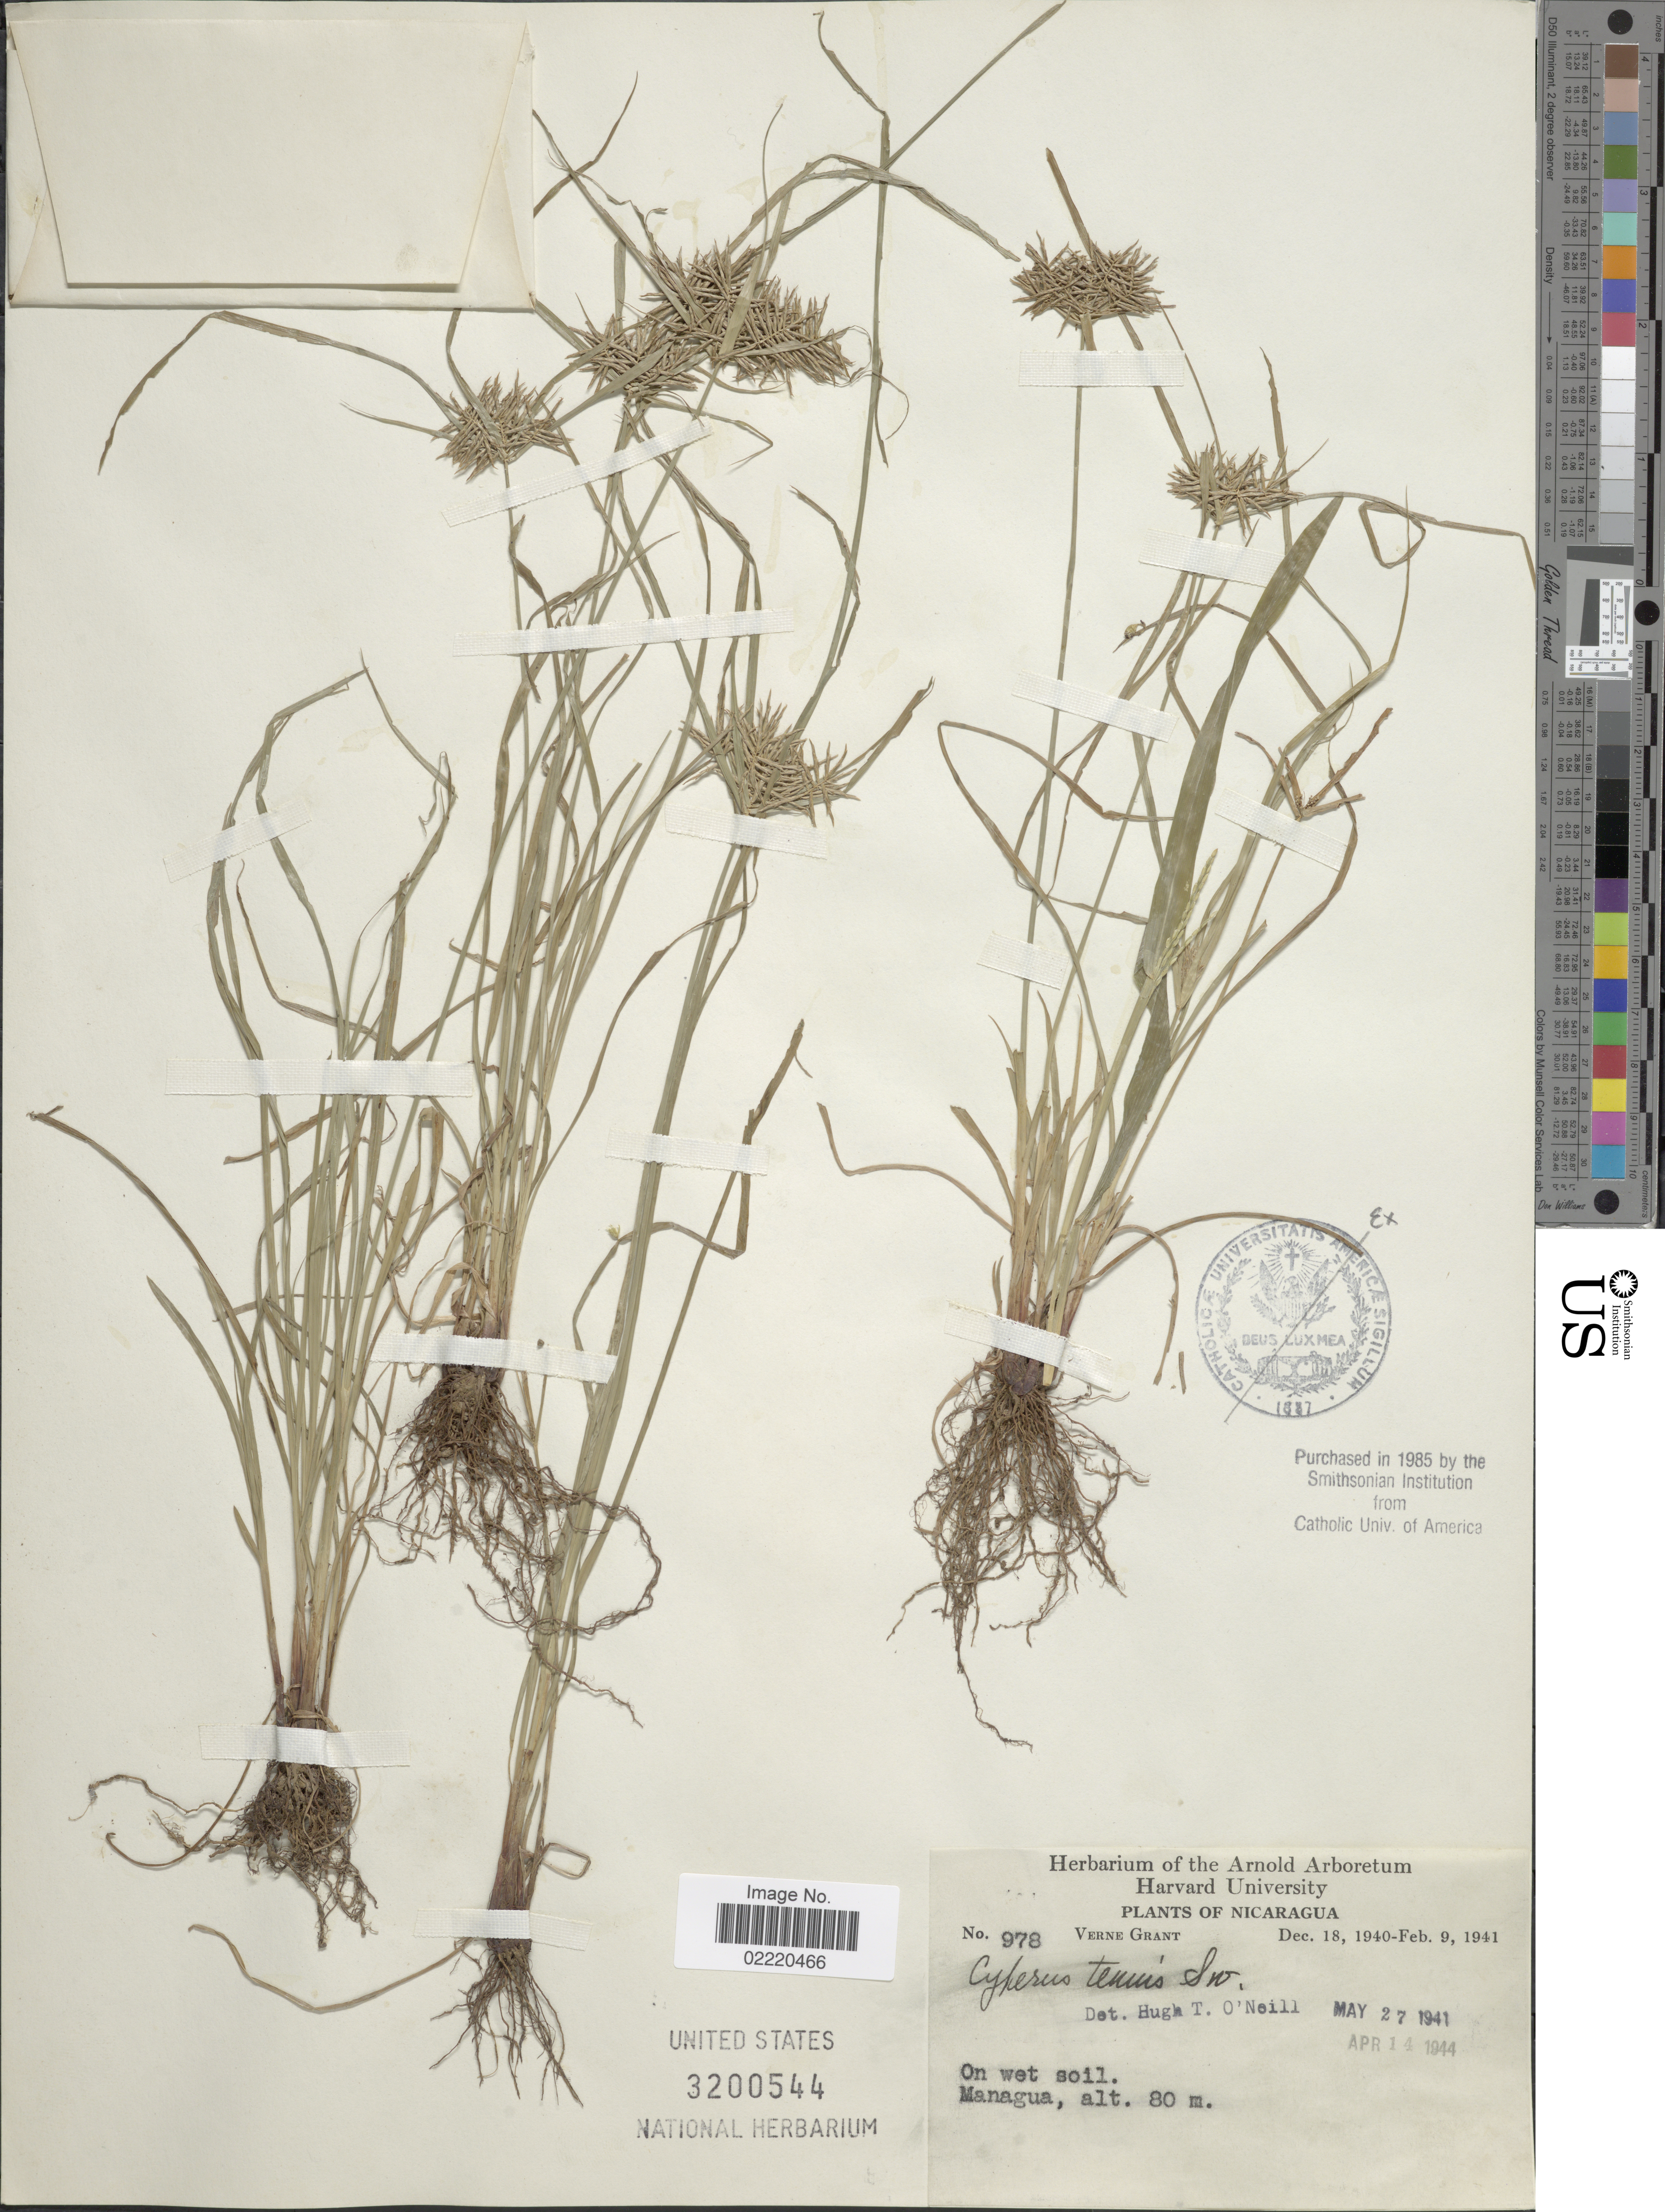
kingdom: Plantae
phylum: Tracheophyta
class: Liliopsida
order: Poales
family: Cyperaceae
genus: Cyperus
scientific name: Cyperus tenuis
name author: Sw.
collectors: V. Grant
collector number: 978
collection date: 1940-12-18/1941-02-09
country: Nicaragua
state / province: Managua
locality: On wet soil.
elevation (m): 80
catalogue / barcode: US 3200544